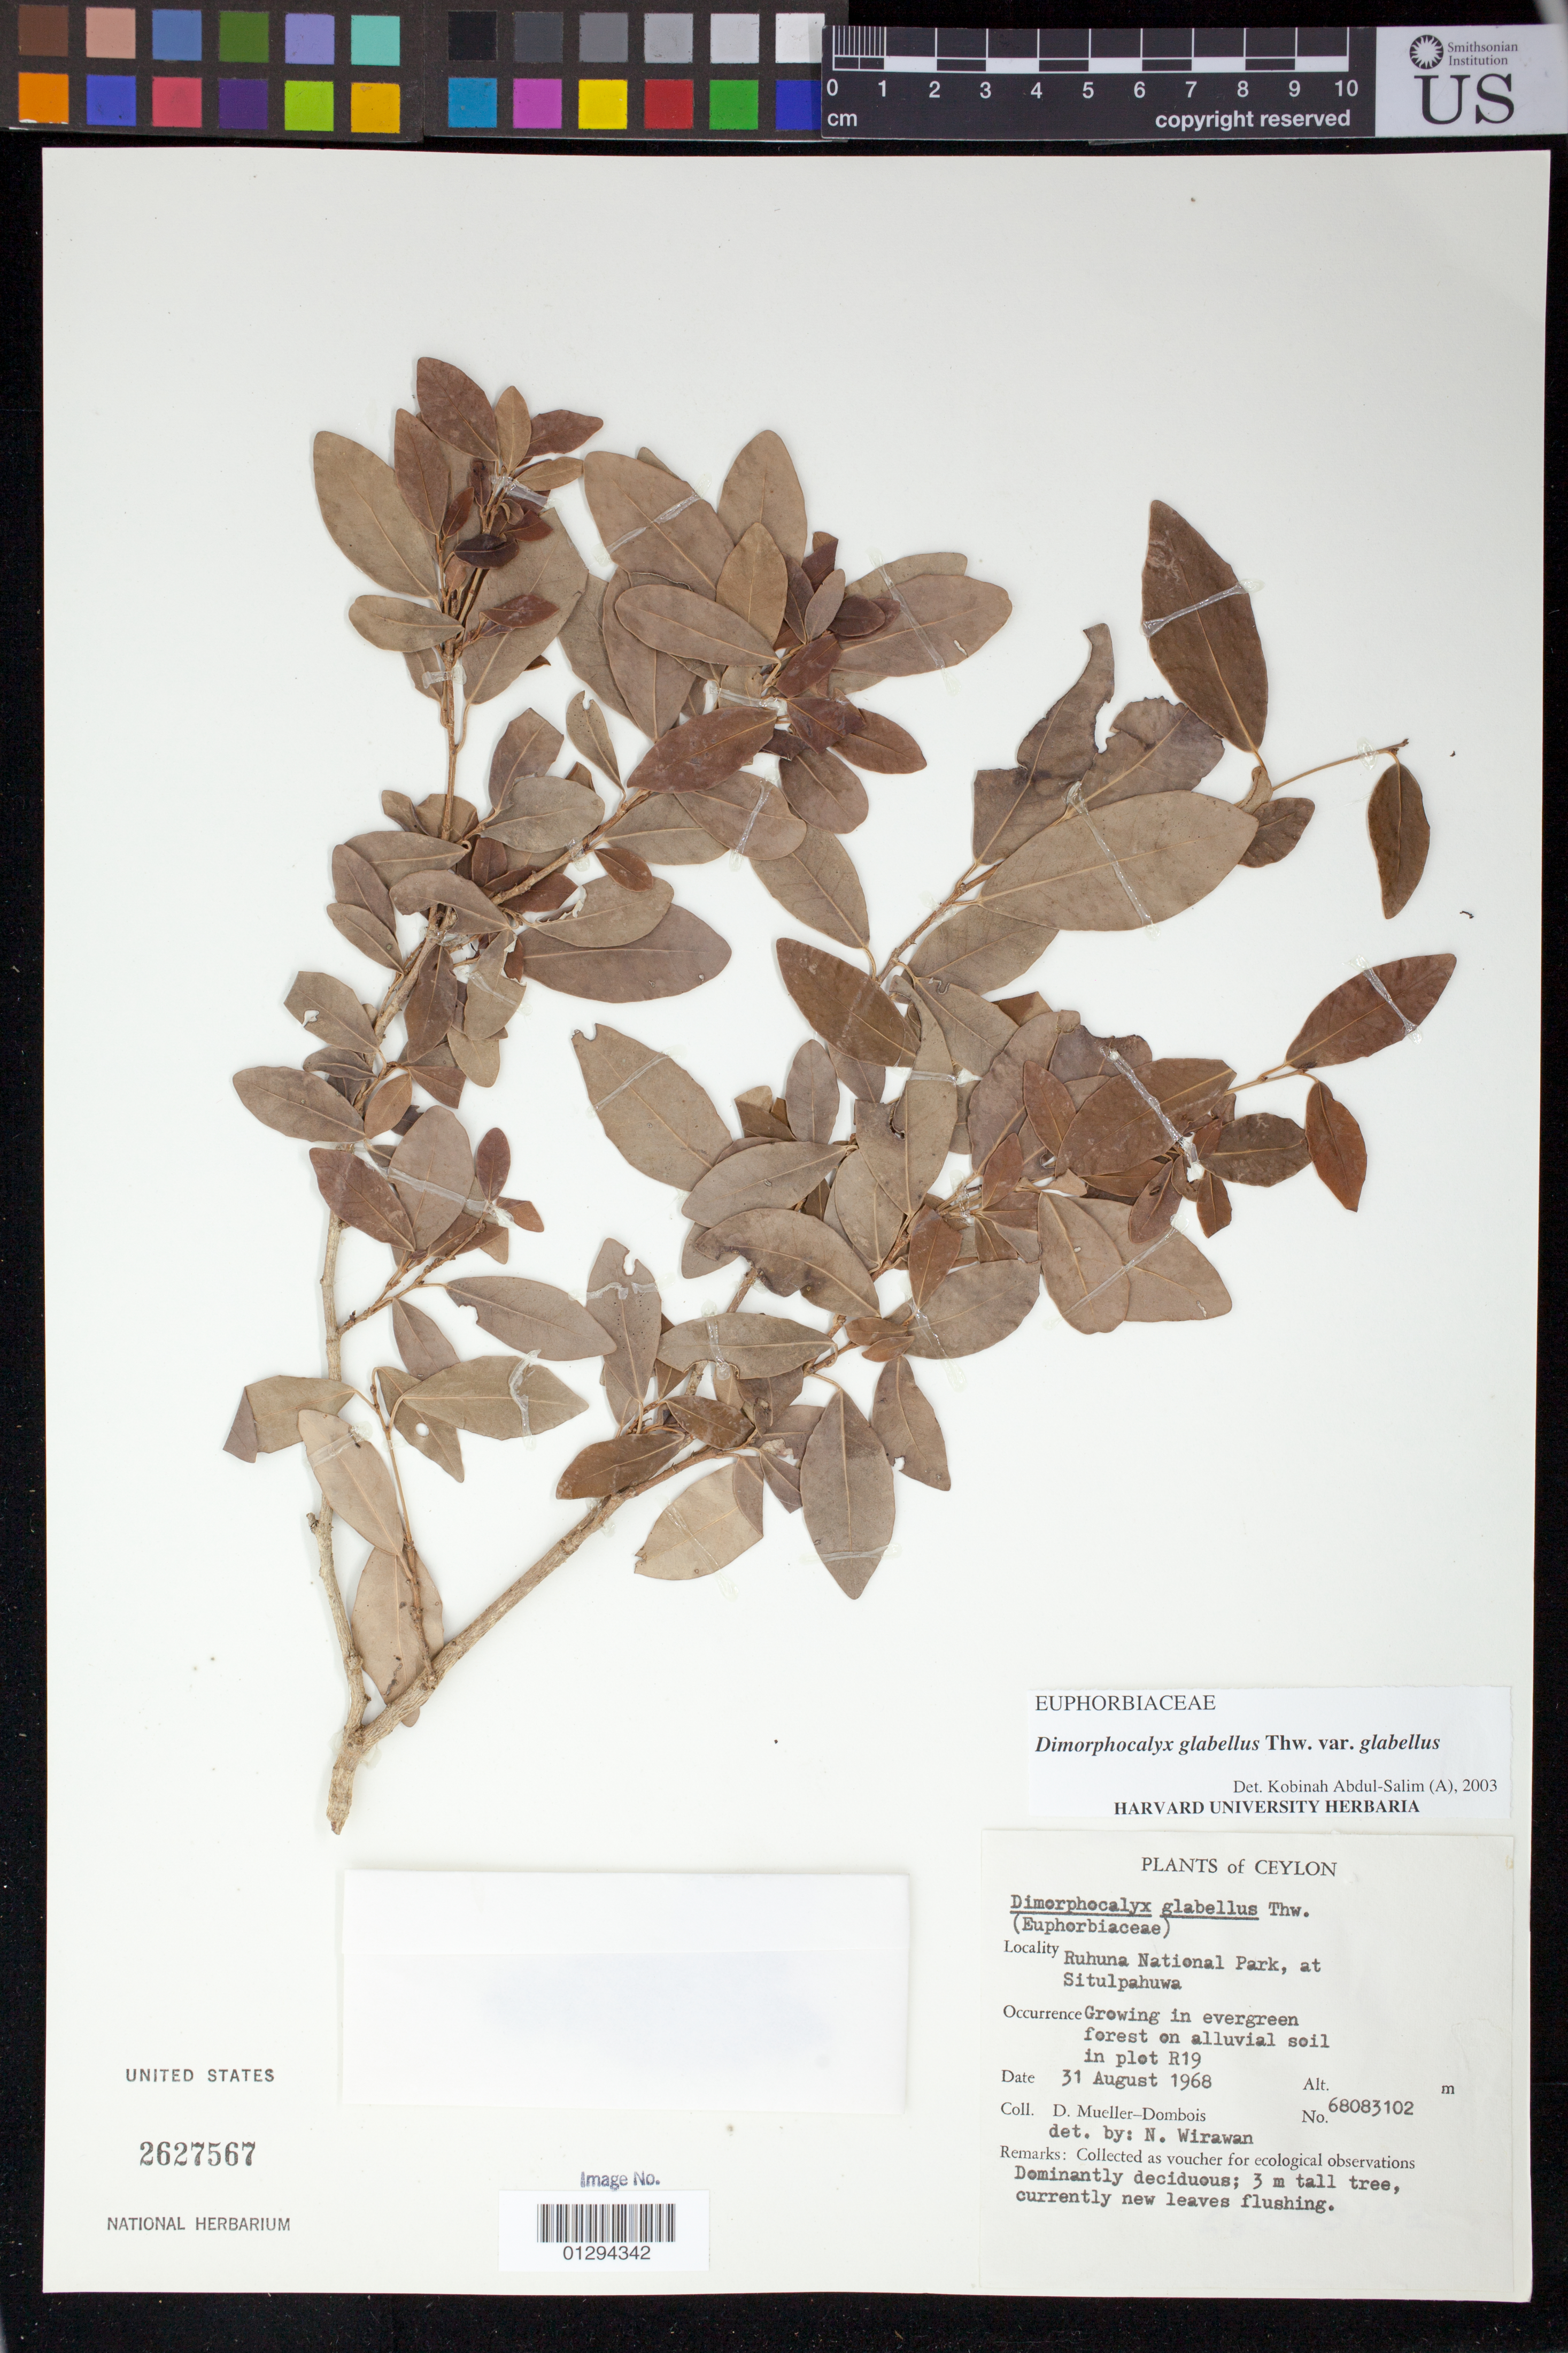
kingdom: Plantae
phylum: Tracheophyta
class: Magnoliopsida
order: Malpighiales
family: Euphorbiaceae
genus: Dimorphocalyx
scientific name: Dimorphocalyx glabellus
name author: Thwaites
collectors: D. Mueller-Dombois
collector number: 68083102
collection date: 1968-08-31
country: Sri Lanka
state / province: Southern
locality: Ruhuna National Park, at Situlpahuwa [Sithulpahuwa] in plot R19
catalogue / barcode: US 2627567